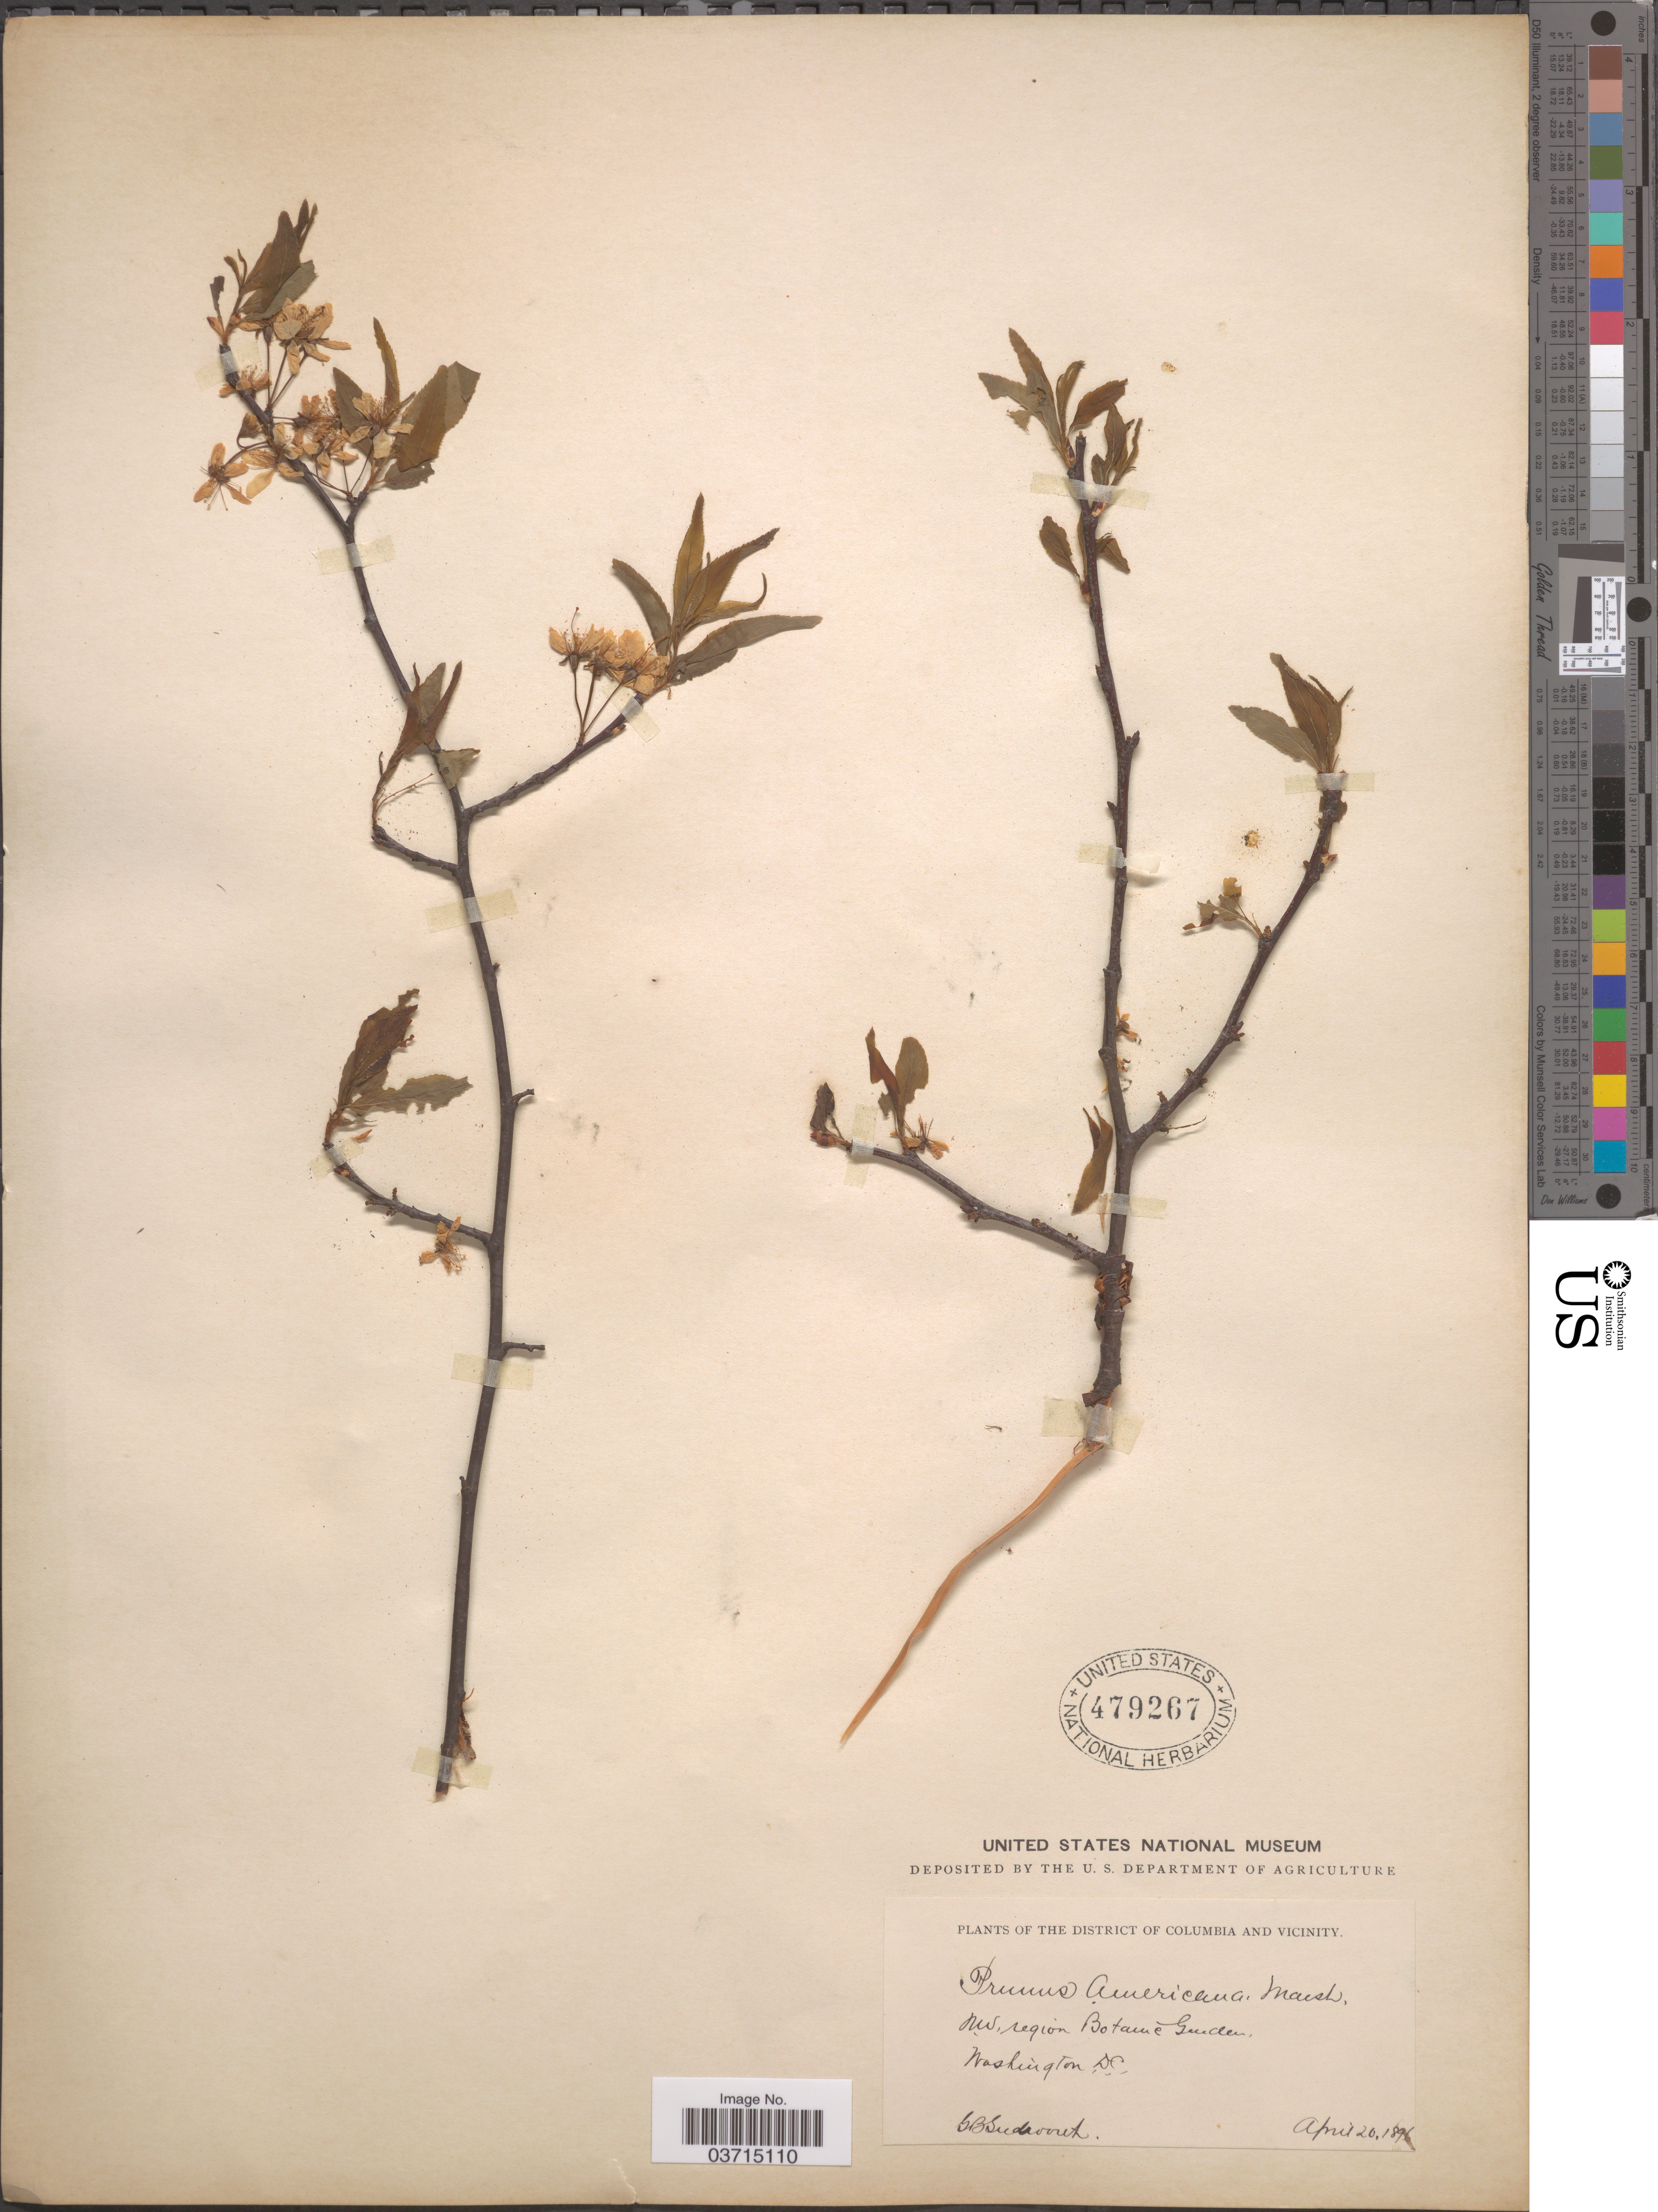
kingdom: Plantae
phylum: Tracheophyta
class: Magnoliopsida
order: Rosales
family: Rosaceae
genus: Prunus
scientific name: Prunus americana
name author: Marshall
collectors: G. B. Sudworth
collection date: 1896-04-20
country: United States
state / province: District of Columbia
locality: The District of Columbia and Vicinity. N.W. region Botanic Garden. Washington D.C.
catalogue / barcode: US 479267